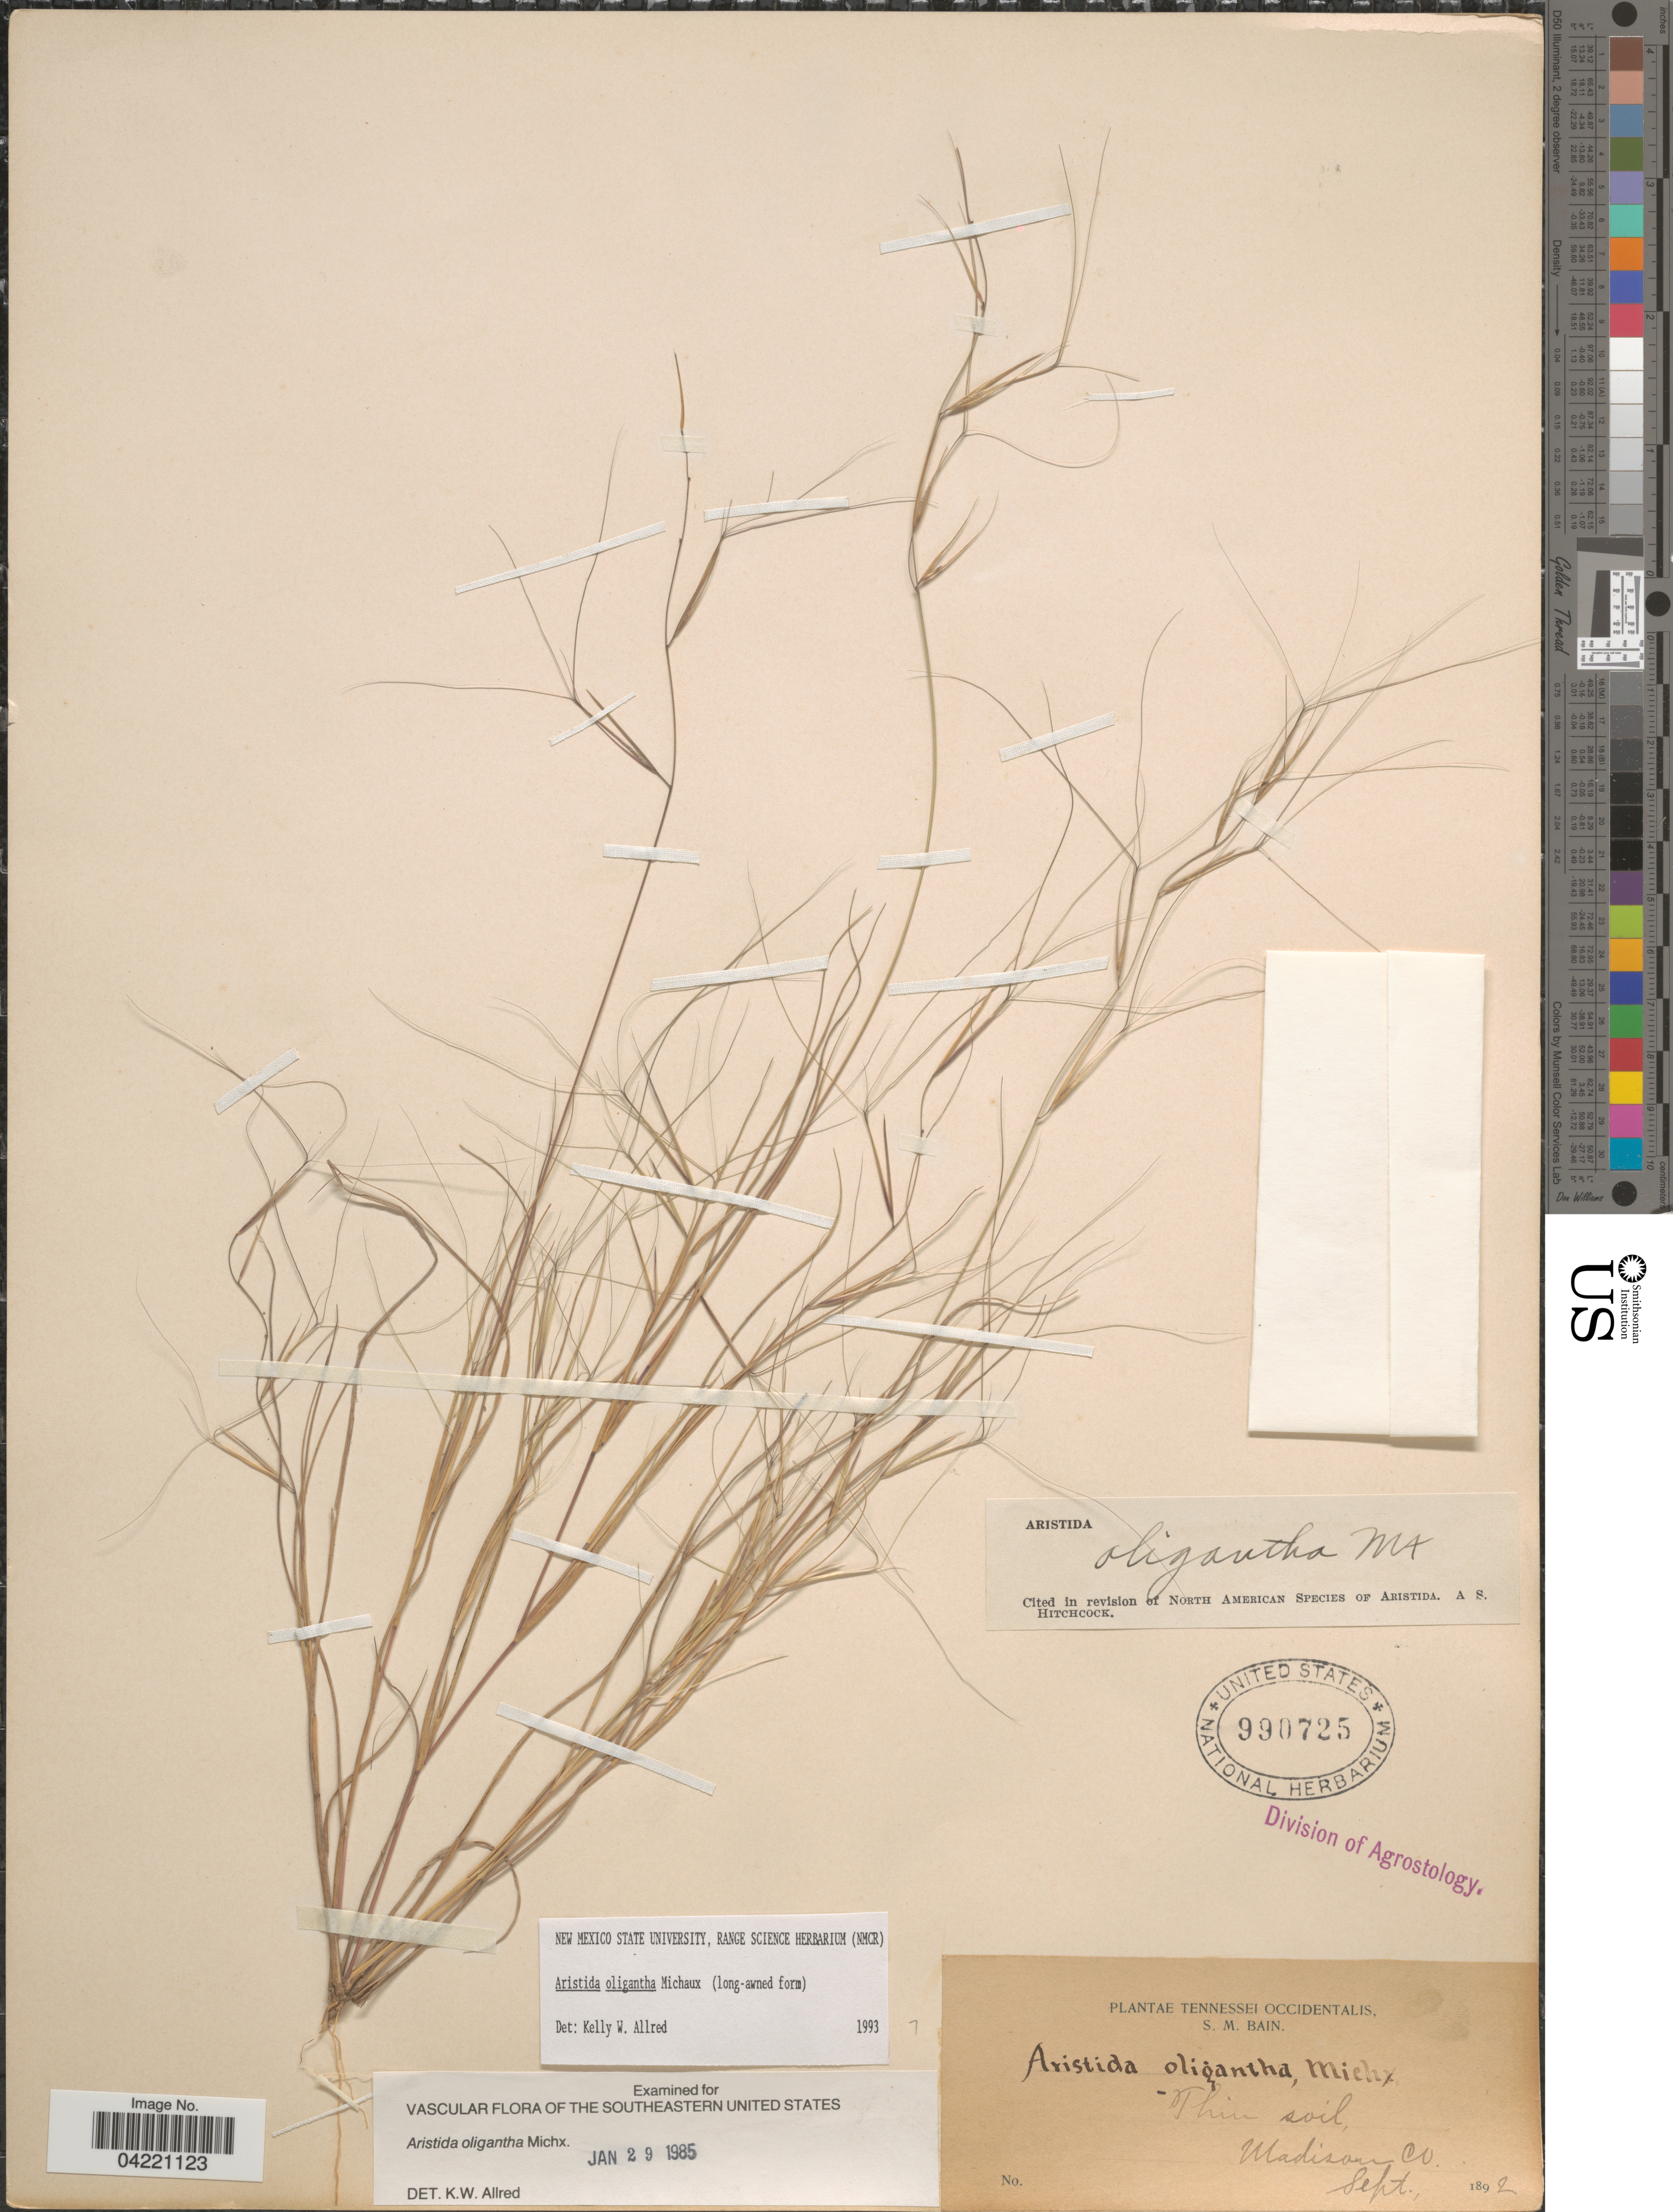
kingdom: Plantae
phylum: Tracheophyta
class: Liliopsida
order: Poales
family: Poaceae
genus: Aristida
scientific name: Aristida oligantha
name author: Michx.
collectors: S. M. Bain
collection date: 1892-09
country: United States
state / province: Tennessee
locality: Tennessei Occidentalis. Madison Co.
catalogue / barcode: US 990725